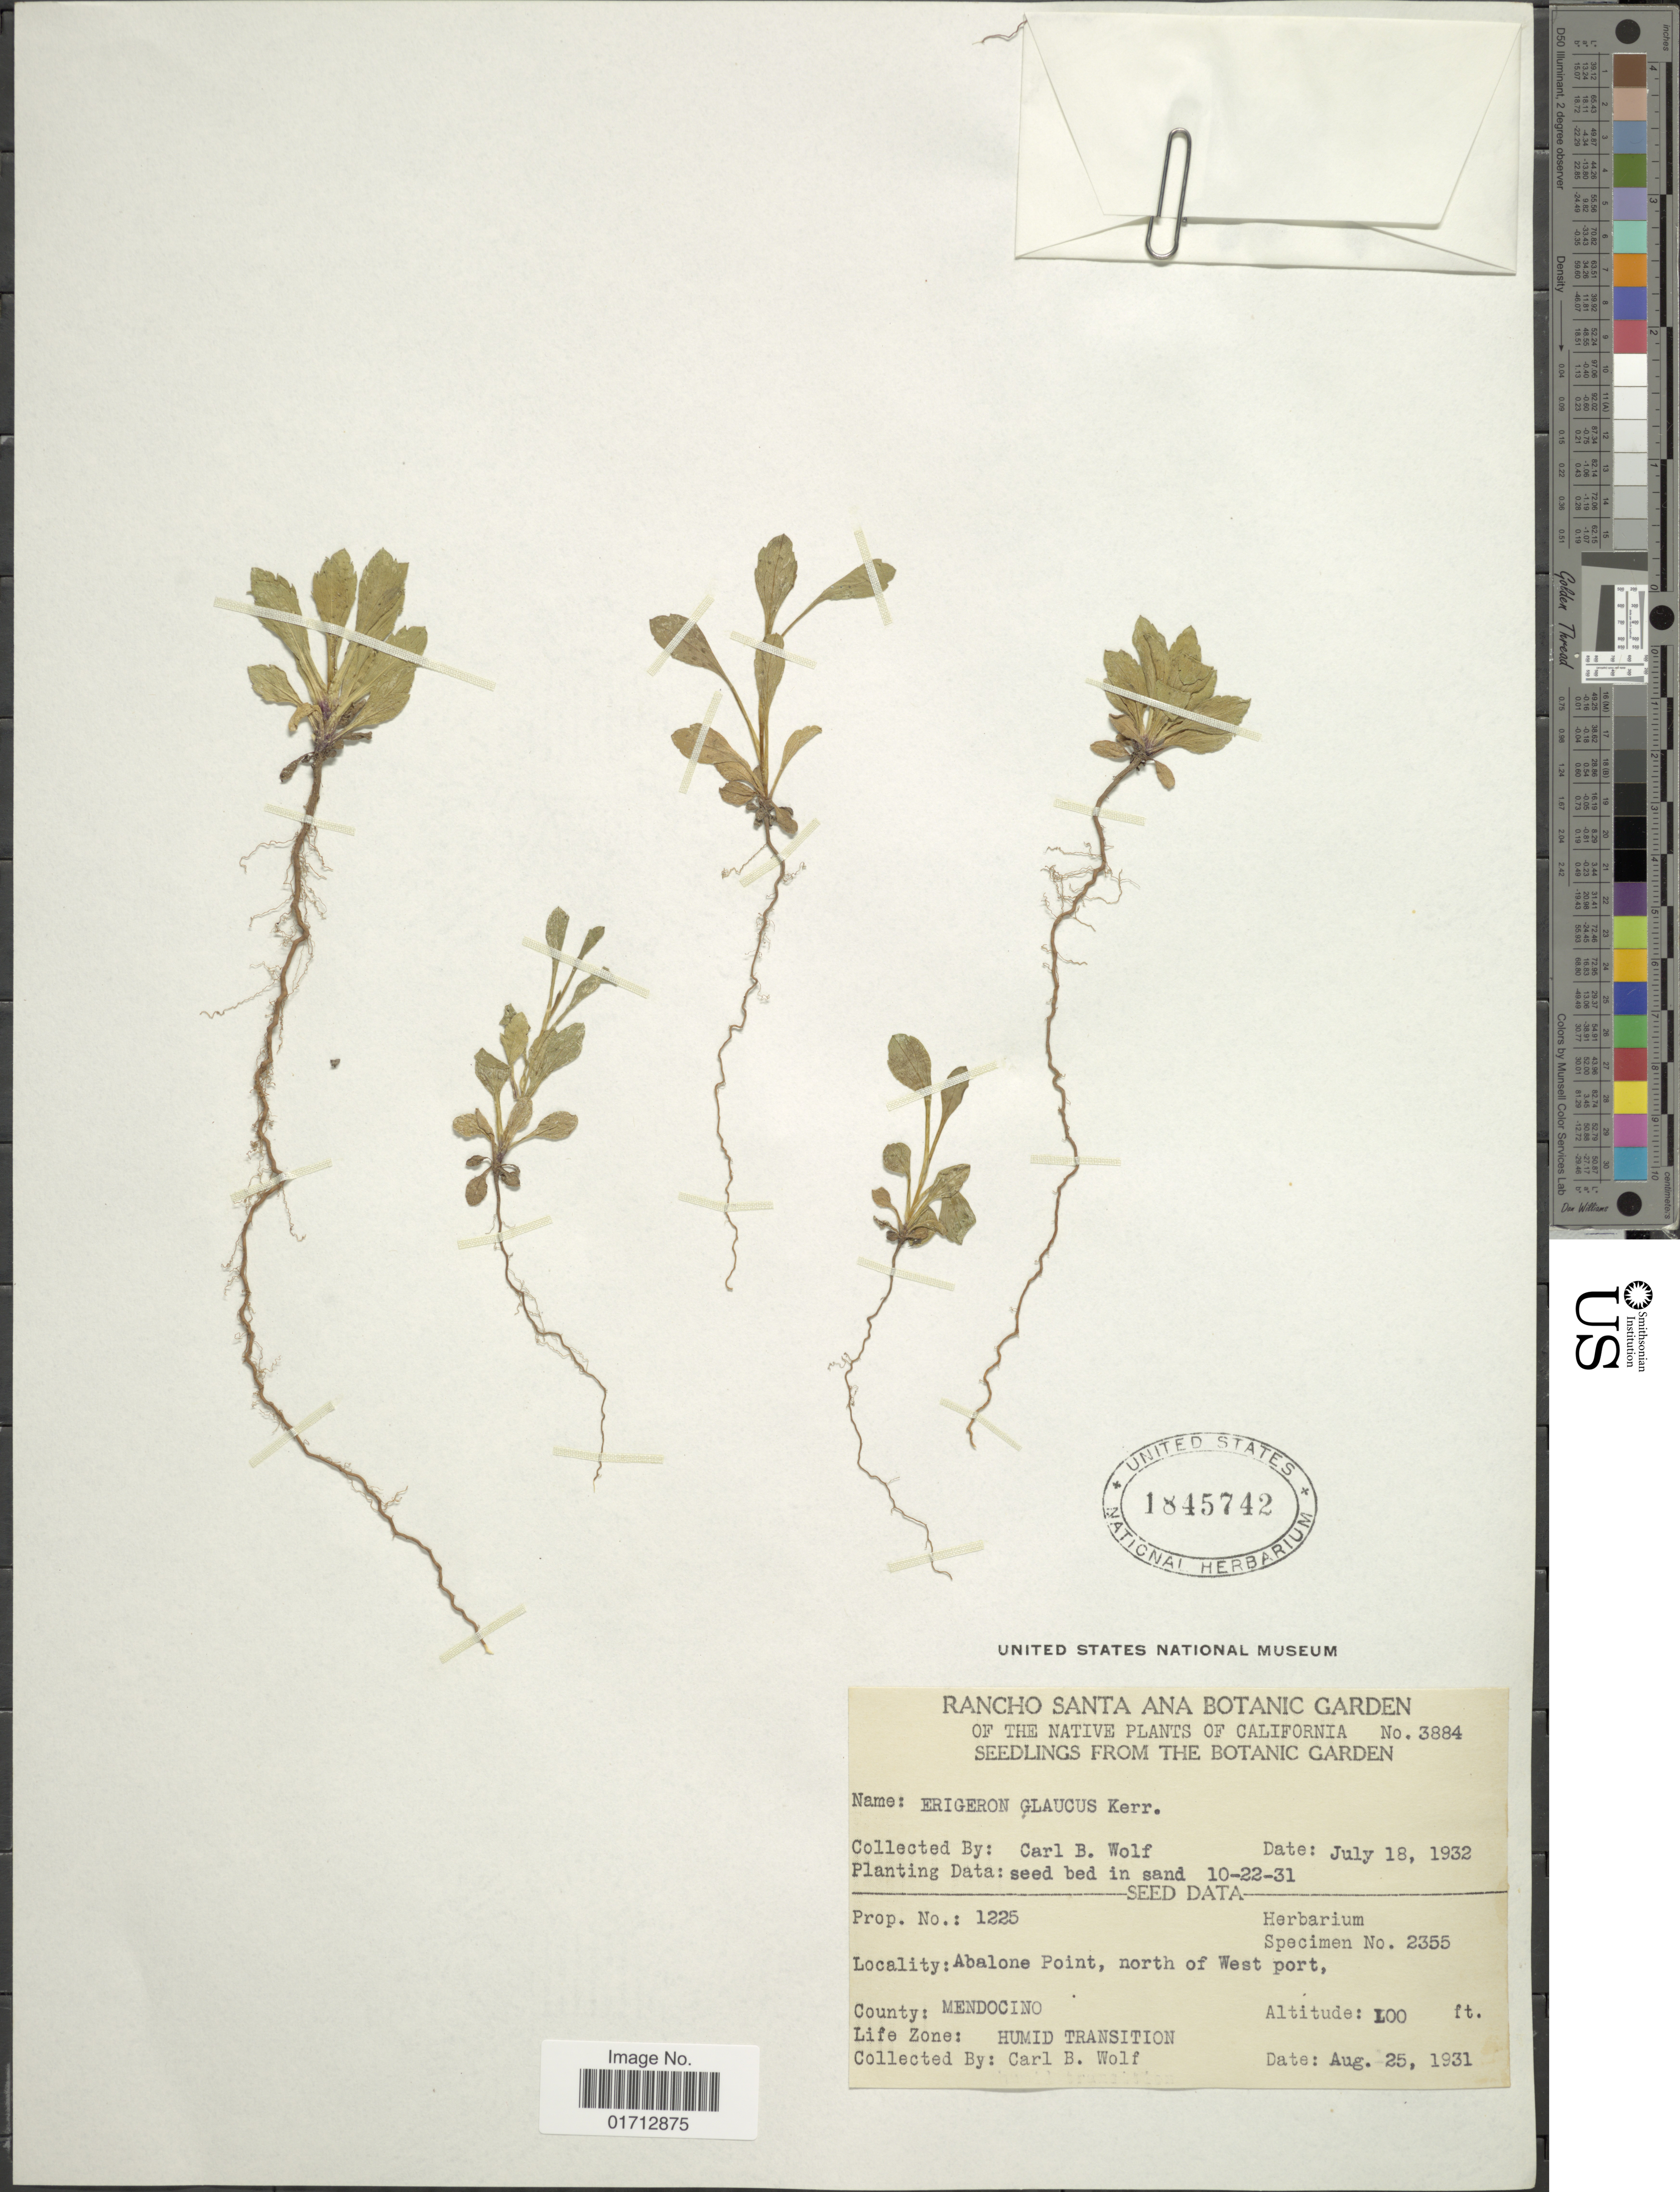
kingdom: Plantae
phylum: Tracheophyta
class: Magnoliopsida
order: Asterales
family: Asteraceae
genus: Erigeron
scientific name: Erigeron glaucus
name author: Ker Gawl.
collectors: C. B. Wolf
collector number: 1225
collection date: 1932-07-18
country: United States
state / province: California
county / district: Orange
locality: Rancho Santa Ana Botanic Garden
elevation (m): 30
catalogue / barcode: US 1845742